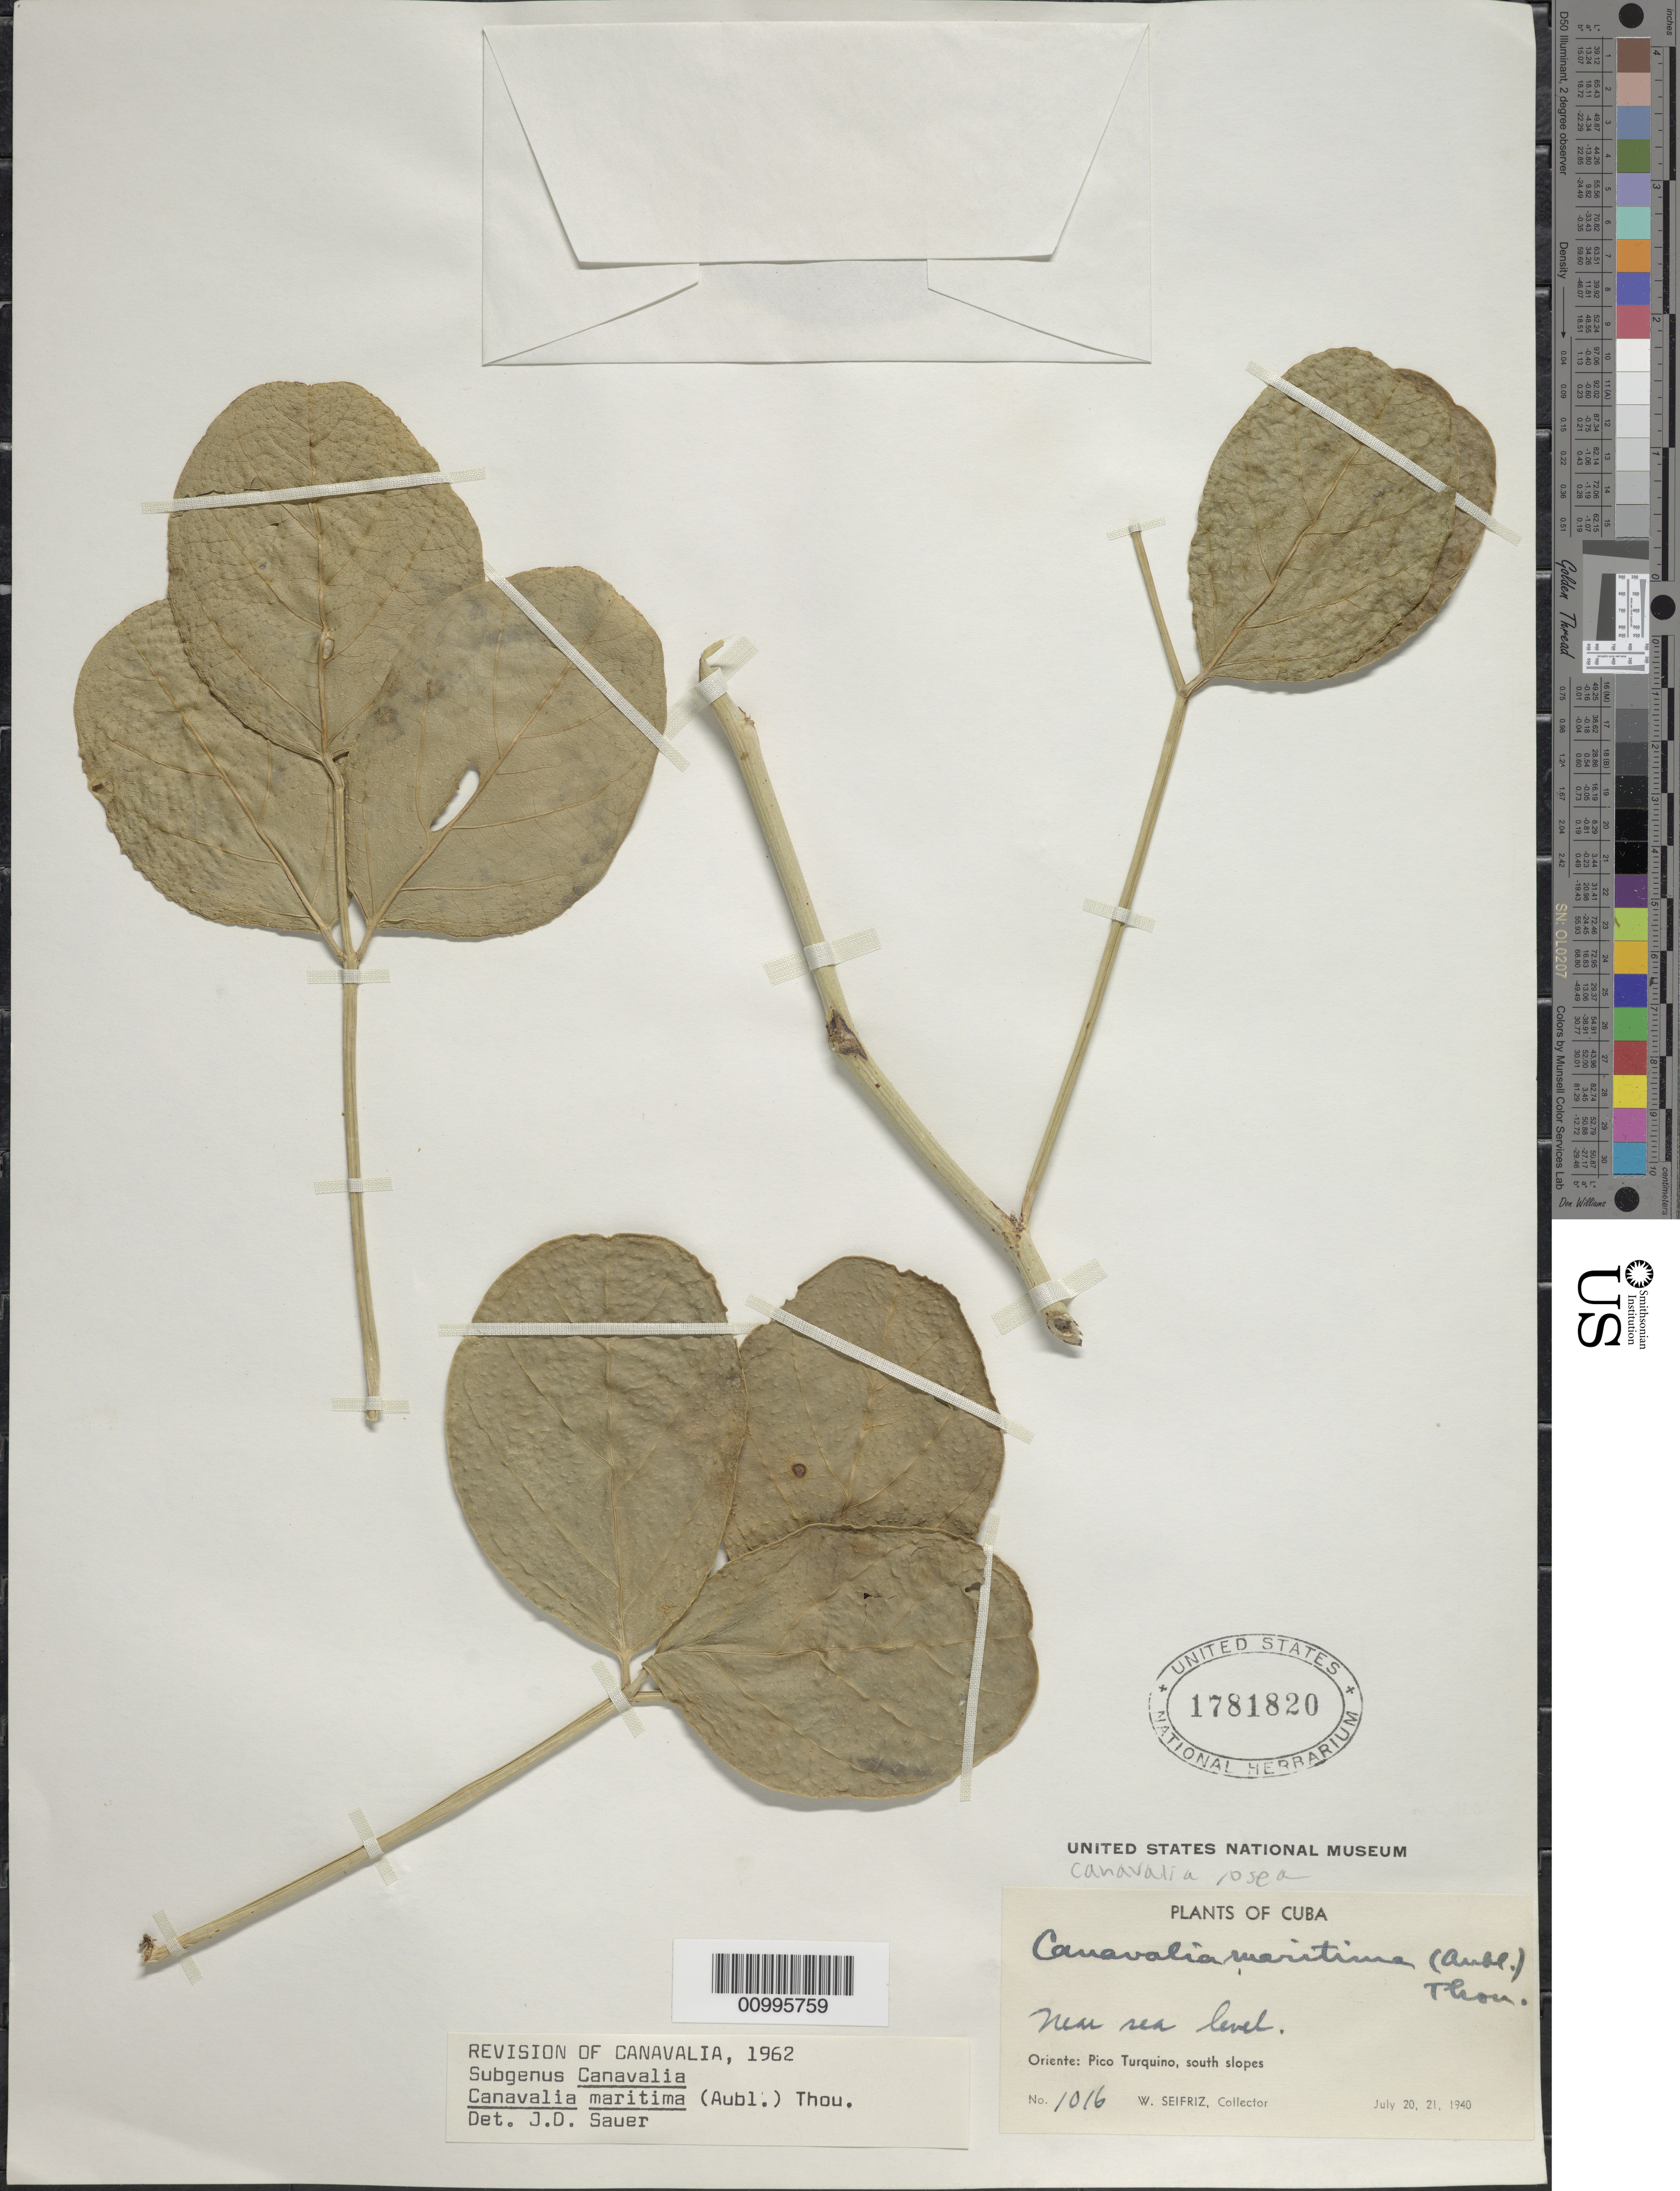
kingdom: Plantae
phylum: Tracheophyta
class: Magnoliopsida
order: Fabales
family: Fabaceae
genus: Canavalia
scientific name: Canavalia rosea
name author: (Sw.) DC.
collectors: W. Seifriz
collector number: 1016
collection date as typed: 20 Jul 1940 and 21 Jul 1940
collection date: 1940-07-20,1940-07-21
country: Cuba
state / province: Oriente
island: Cuba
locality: Near sea level Oriente: Pico Turquino, south slopes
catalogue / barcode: US 1781820